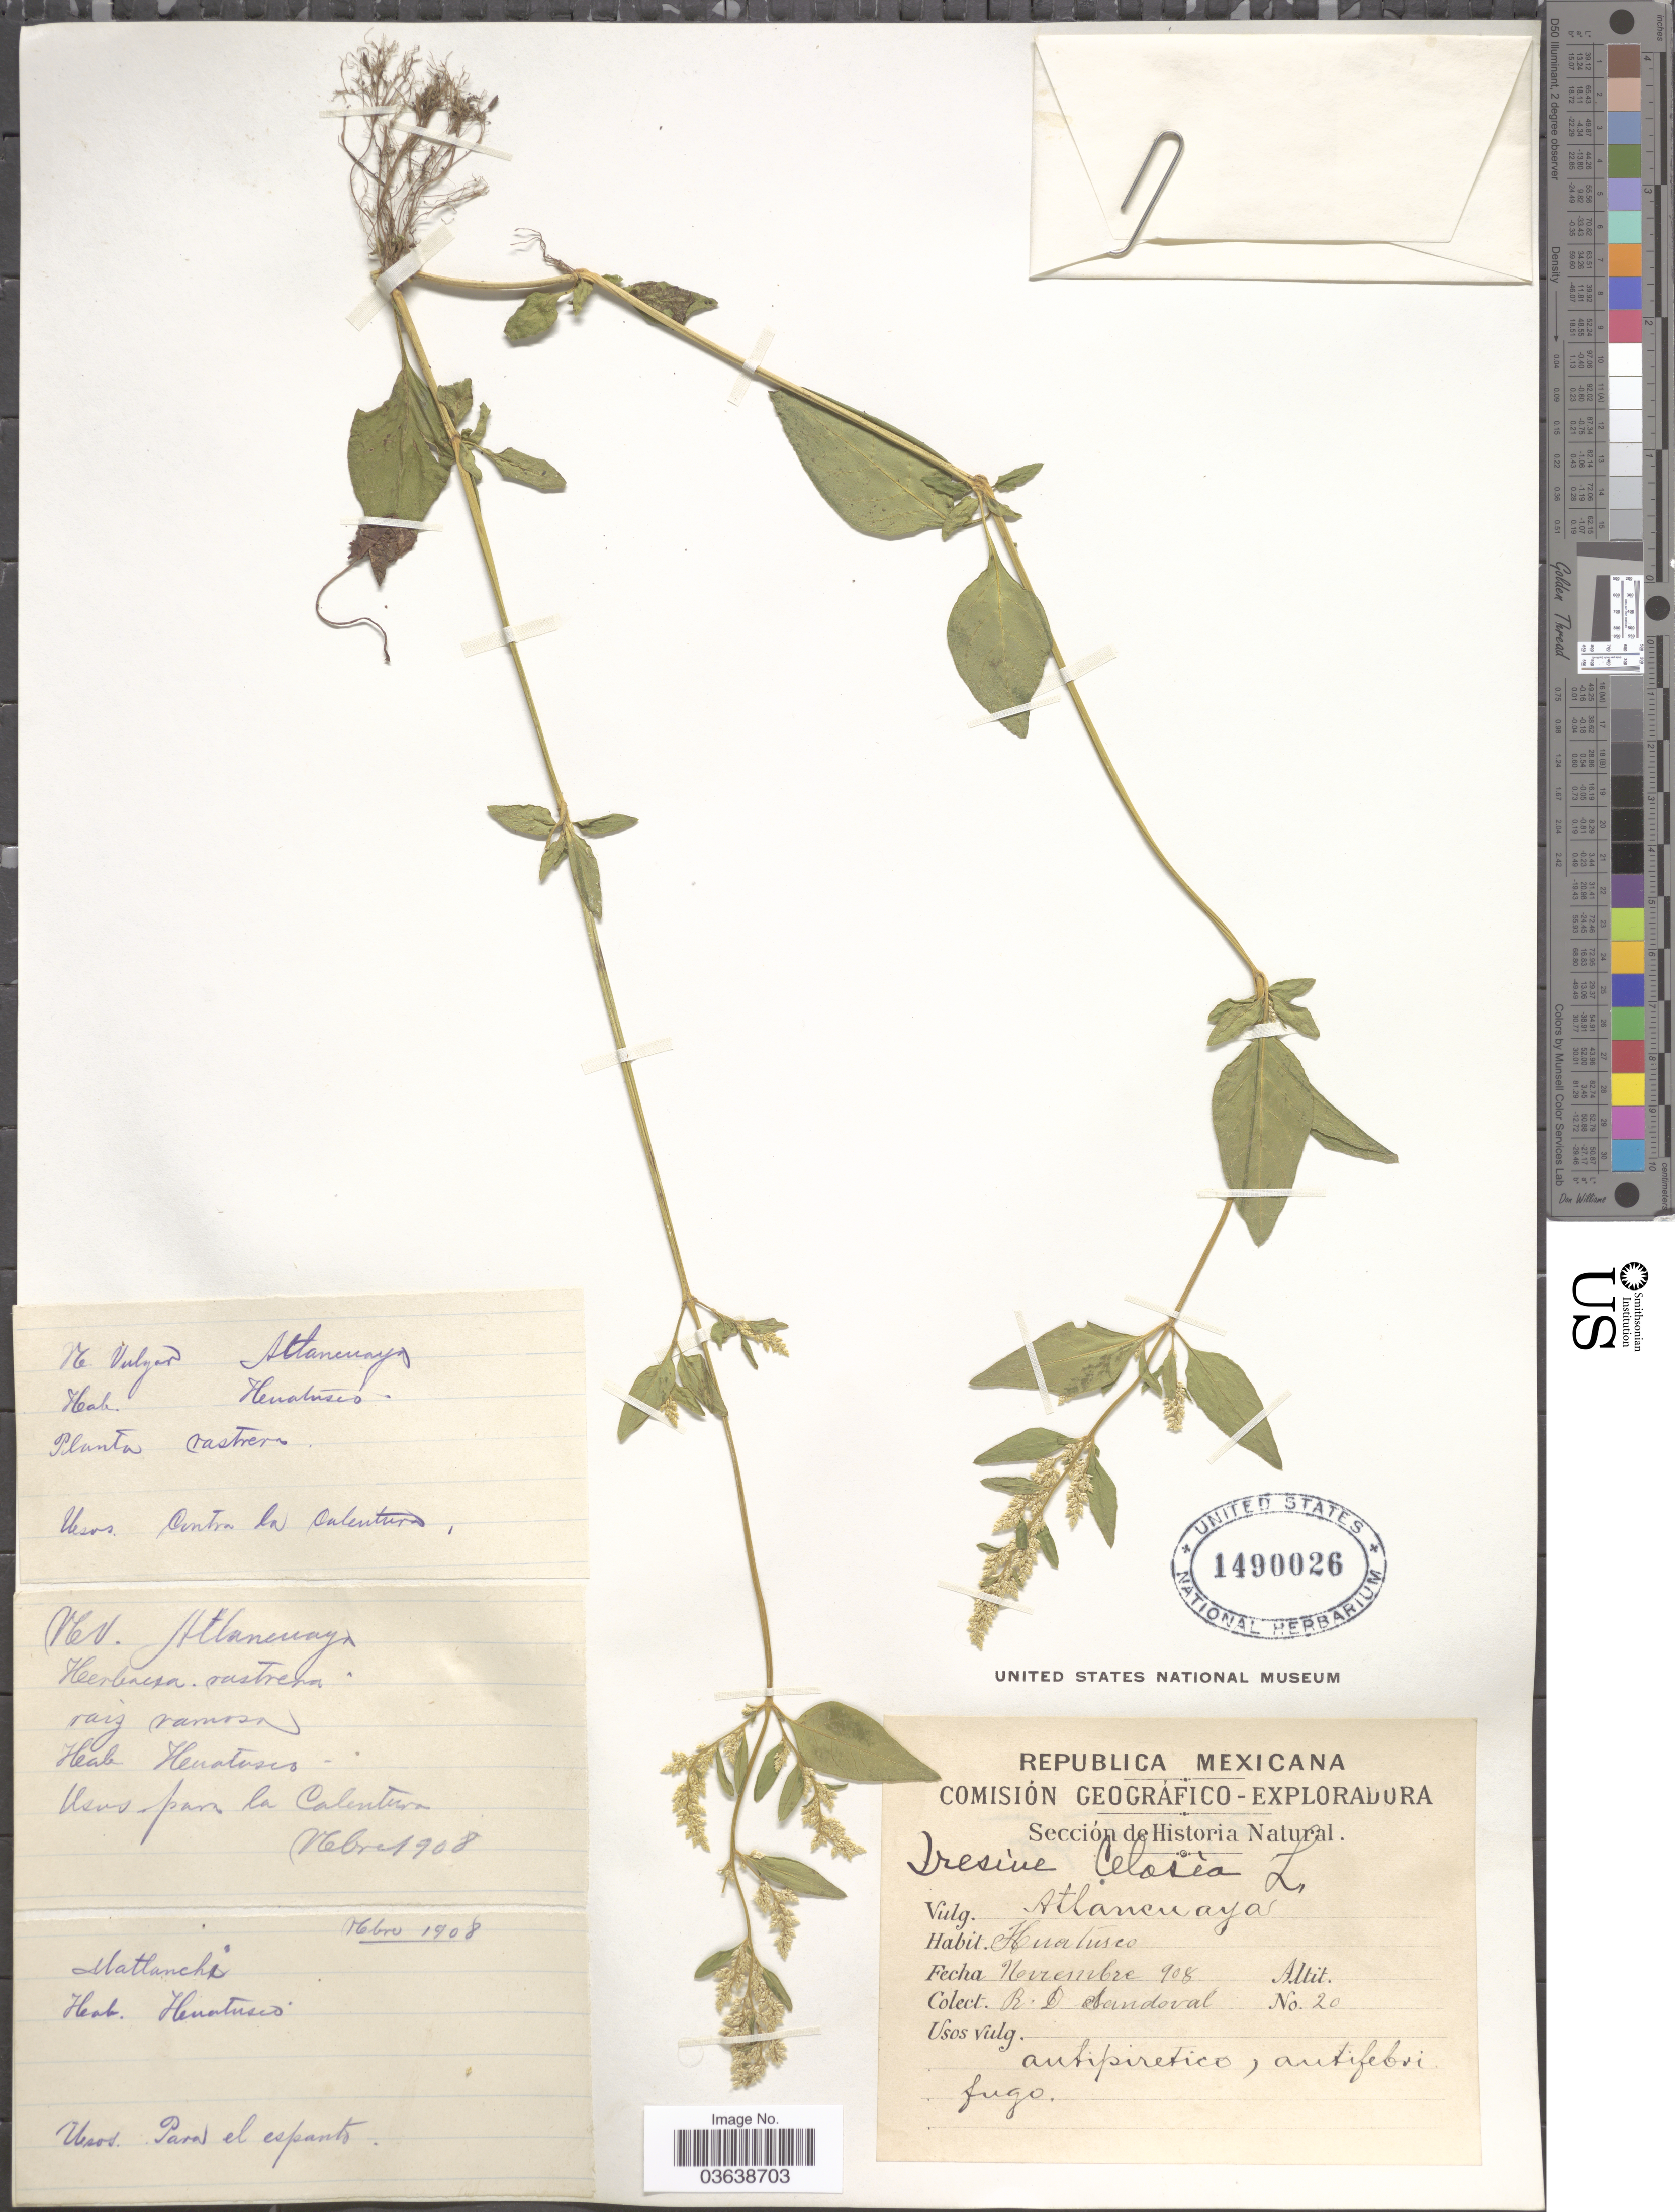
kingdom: Plantae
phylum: Tracheophyta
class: Magnoliopsida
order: Caryophyllales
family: Amaranthaceae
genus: Iresine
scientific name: Iresine celosia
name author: L.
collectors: R. D. Sandoval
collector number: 20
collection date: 1908-11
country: Mexico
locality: Huatusco.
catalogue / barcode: US 1490026